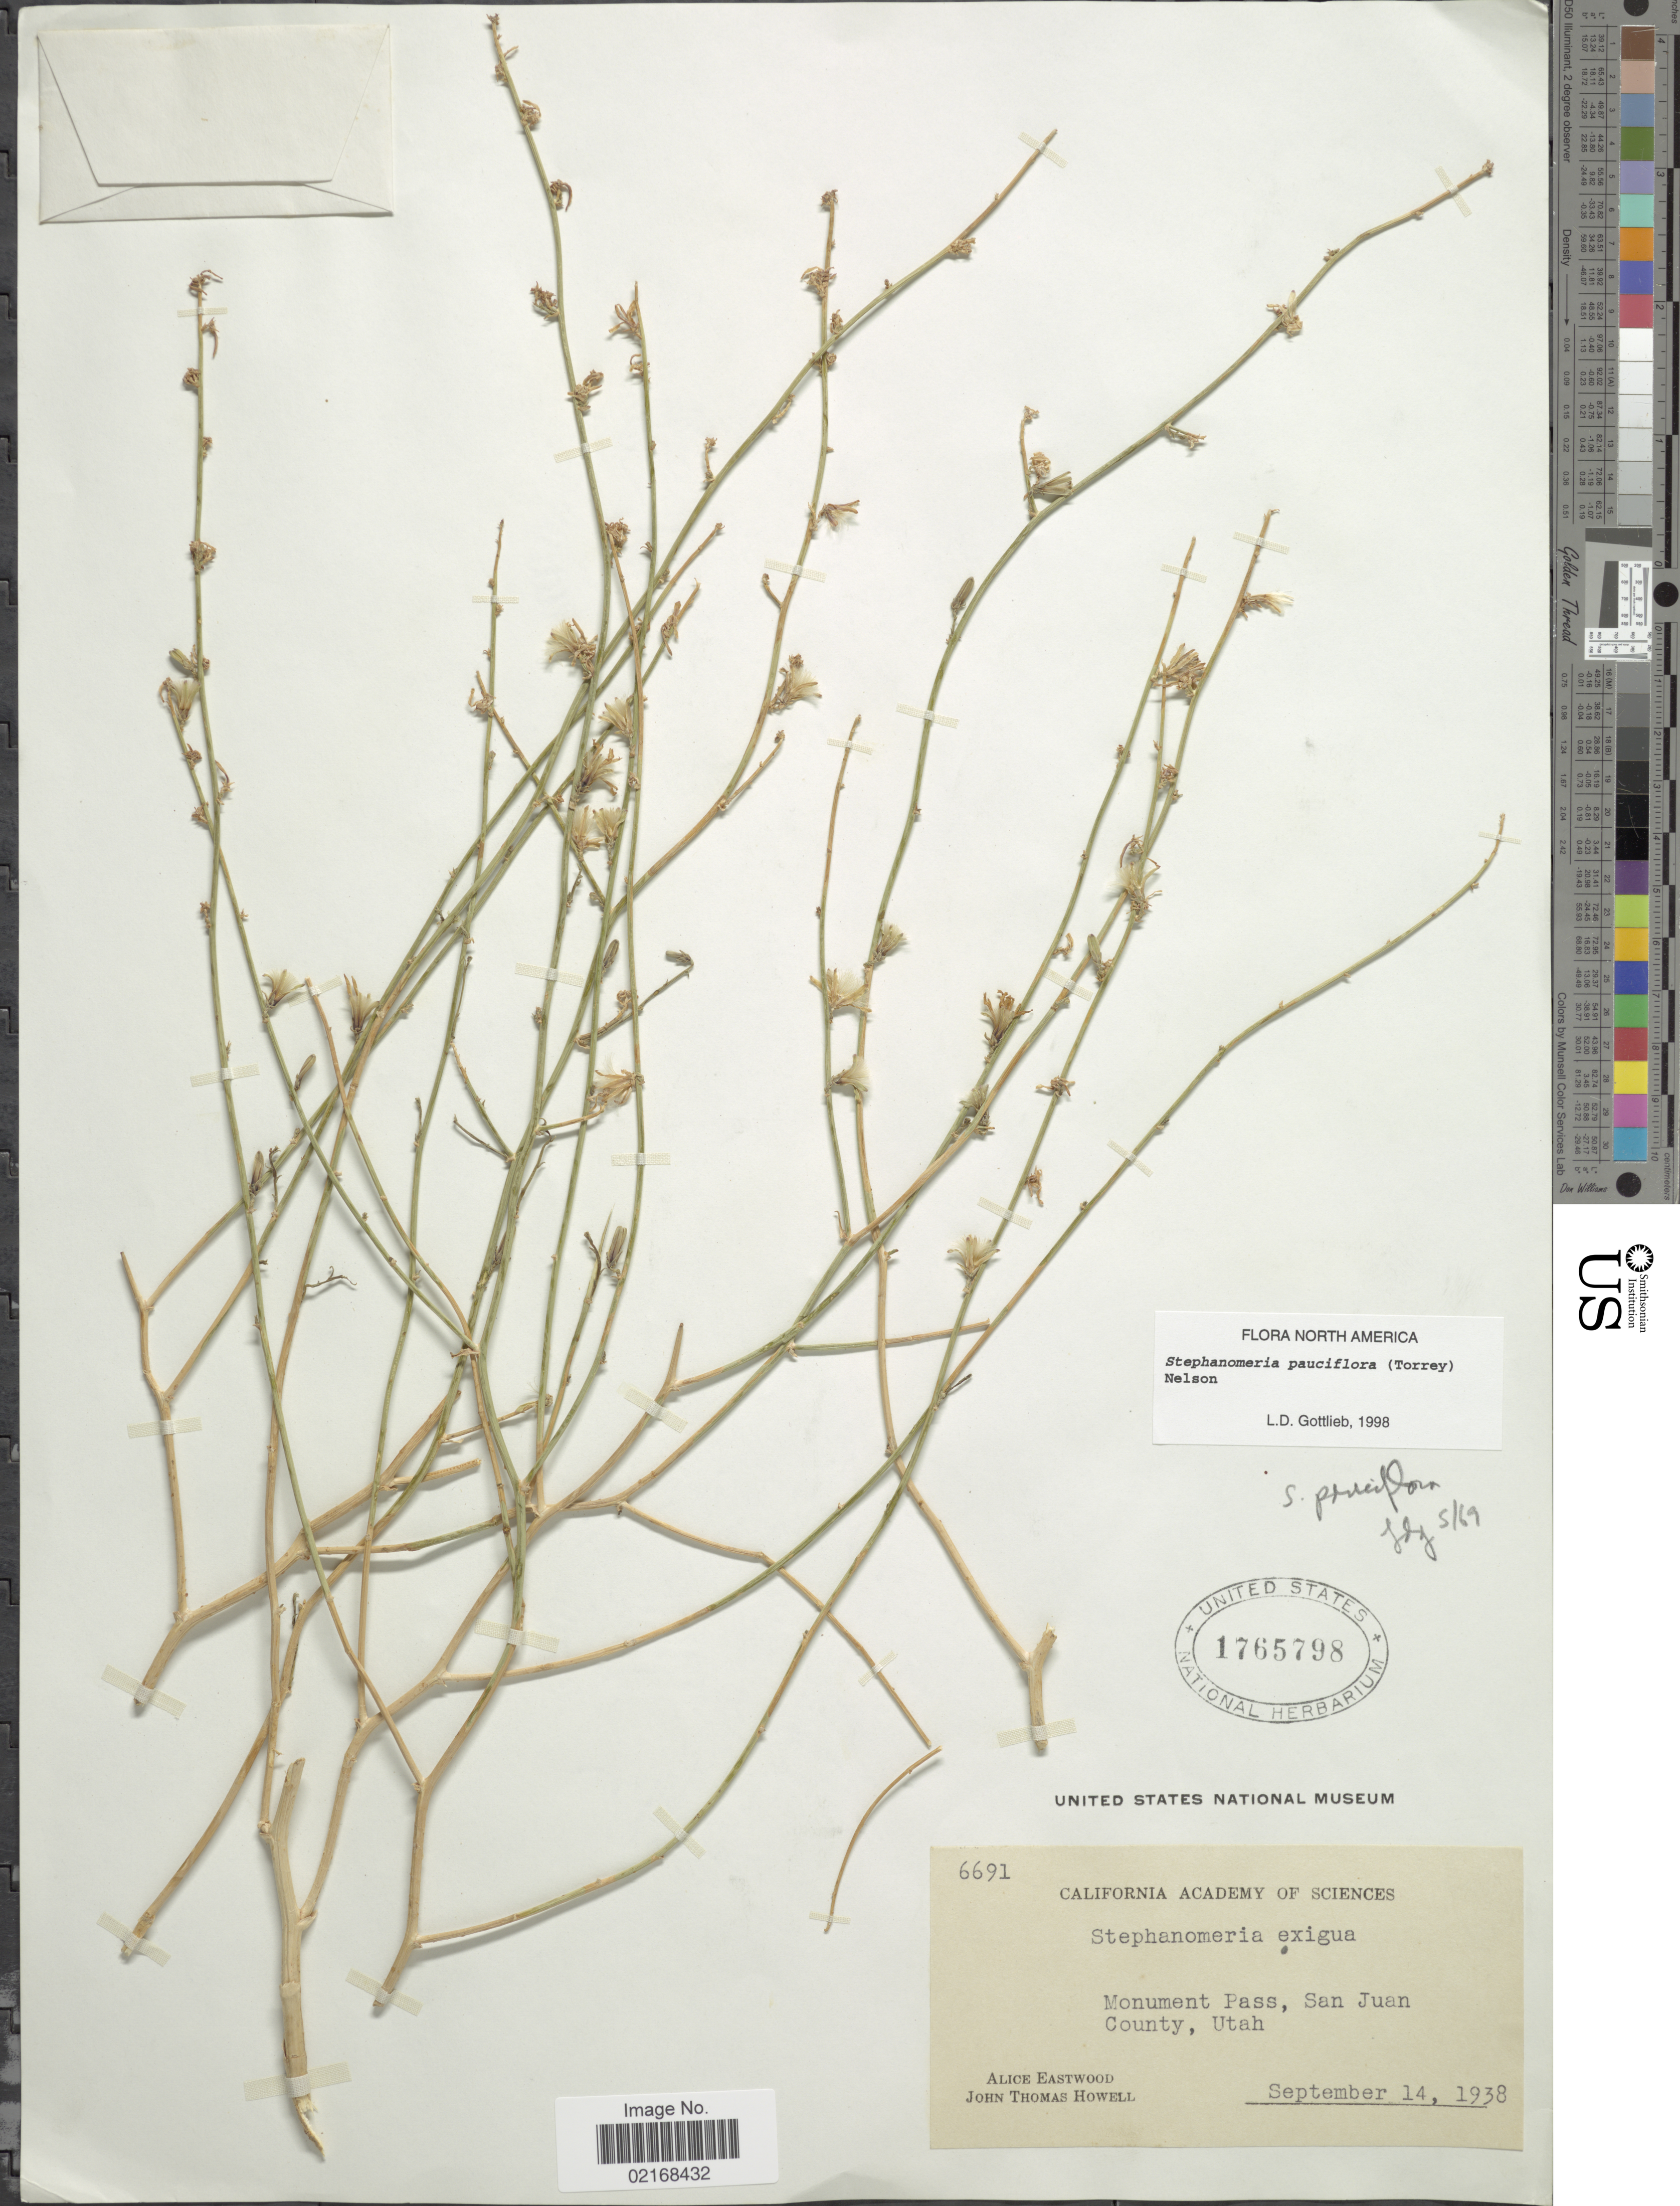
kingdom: Plantae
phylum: Tracheophyta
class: Magnoliopsida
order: Asterales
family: Asteraceae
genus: Stephanomeria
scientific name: Stephanomeria pauciflora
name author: (Torr.) A. Nelson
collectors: A. Eastwood & J. T. Howell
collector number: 6691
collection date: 1938-09-14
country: United States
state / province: Utah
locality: Monument Pass, San Juan County, Utah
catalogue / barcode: US 1765798